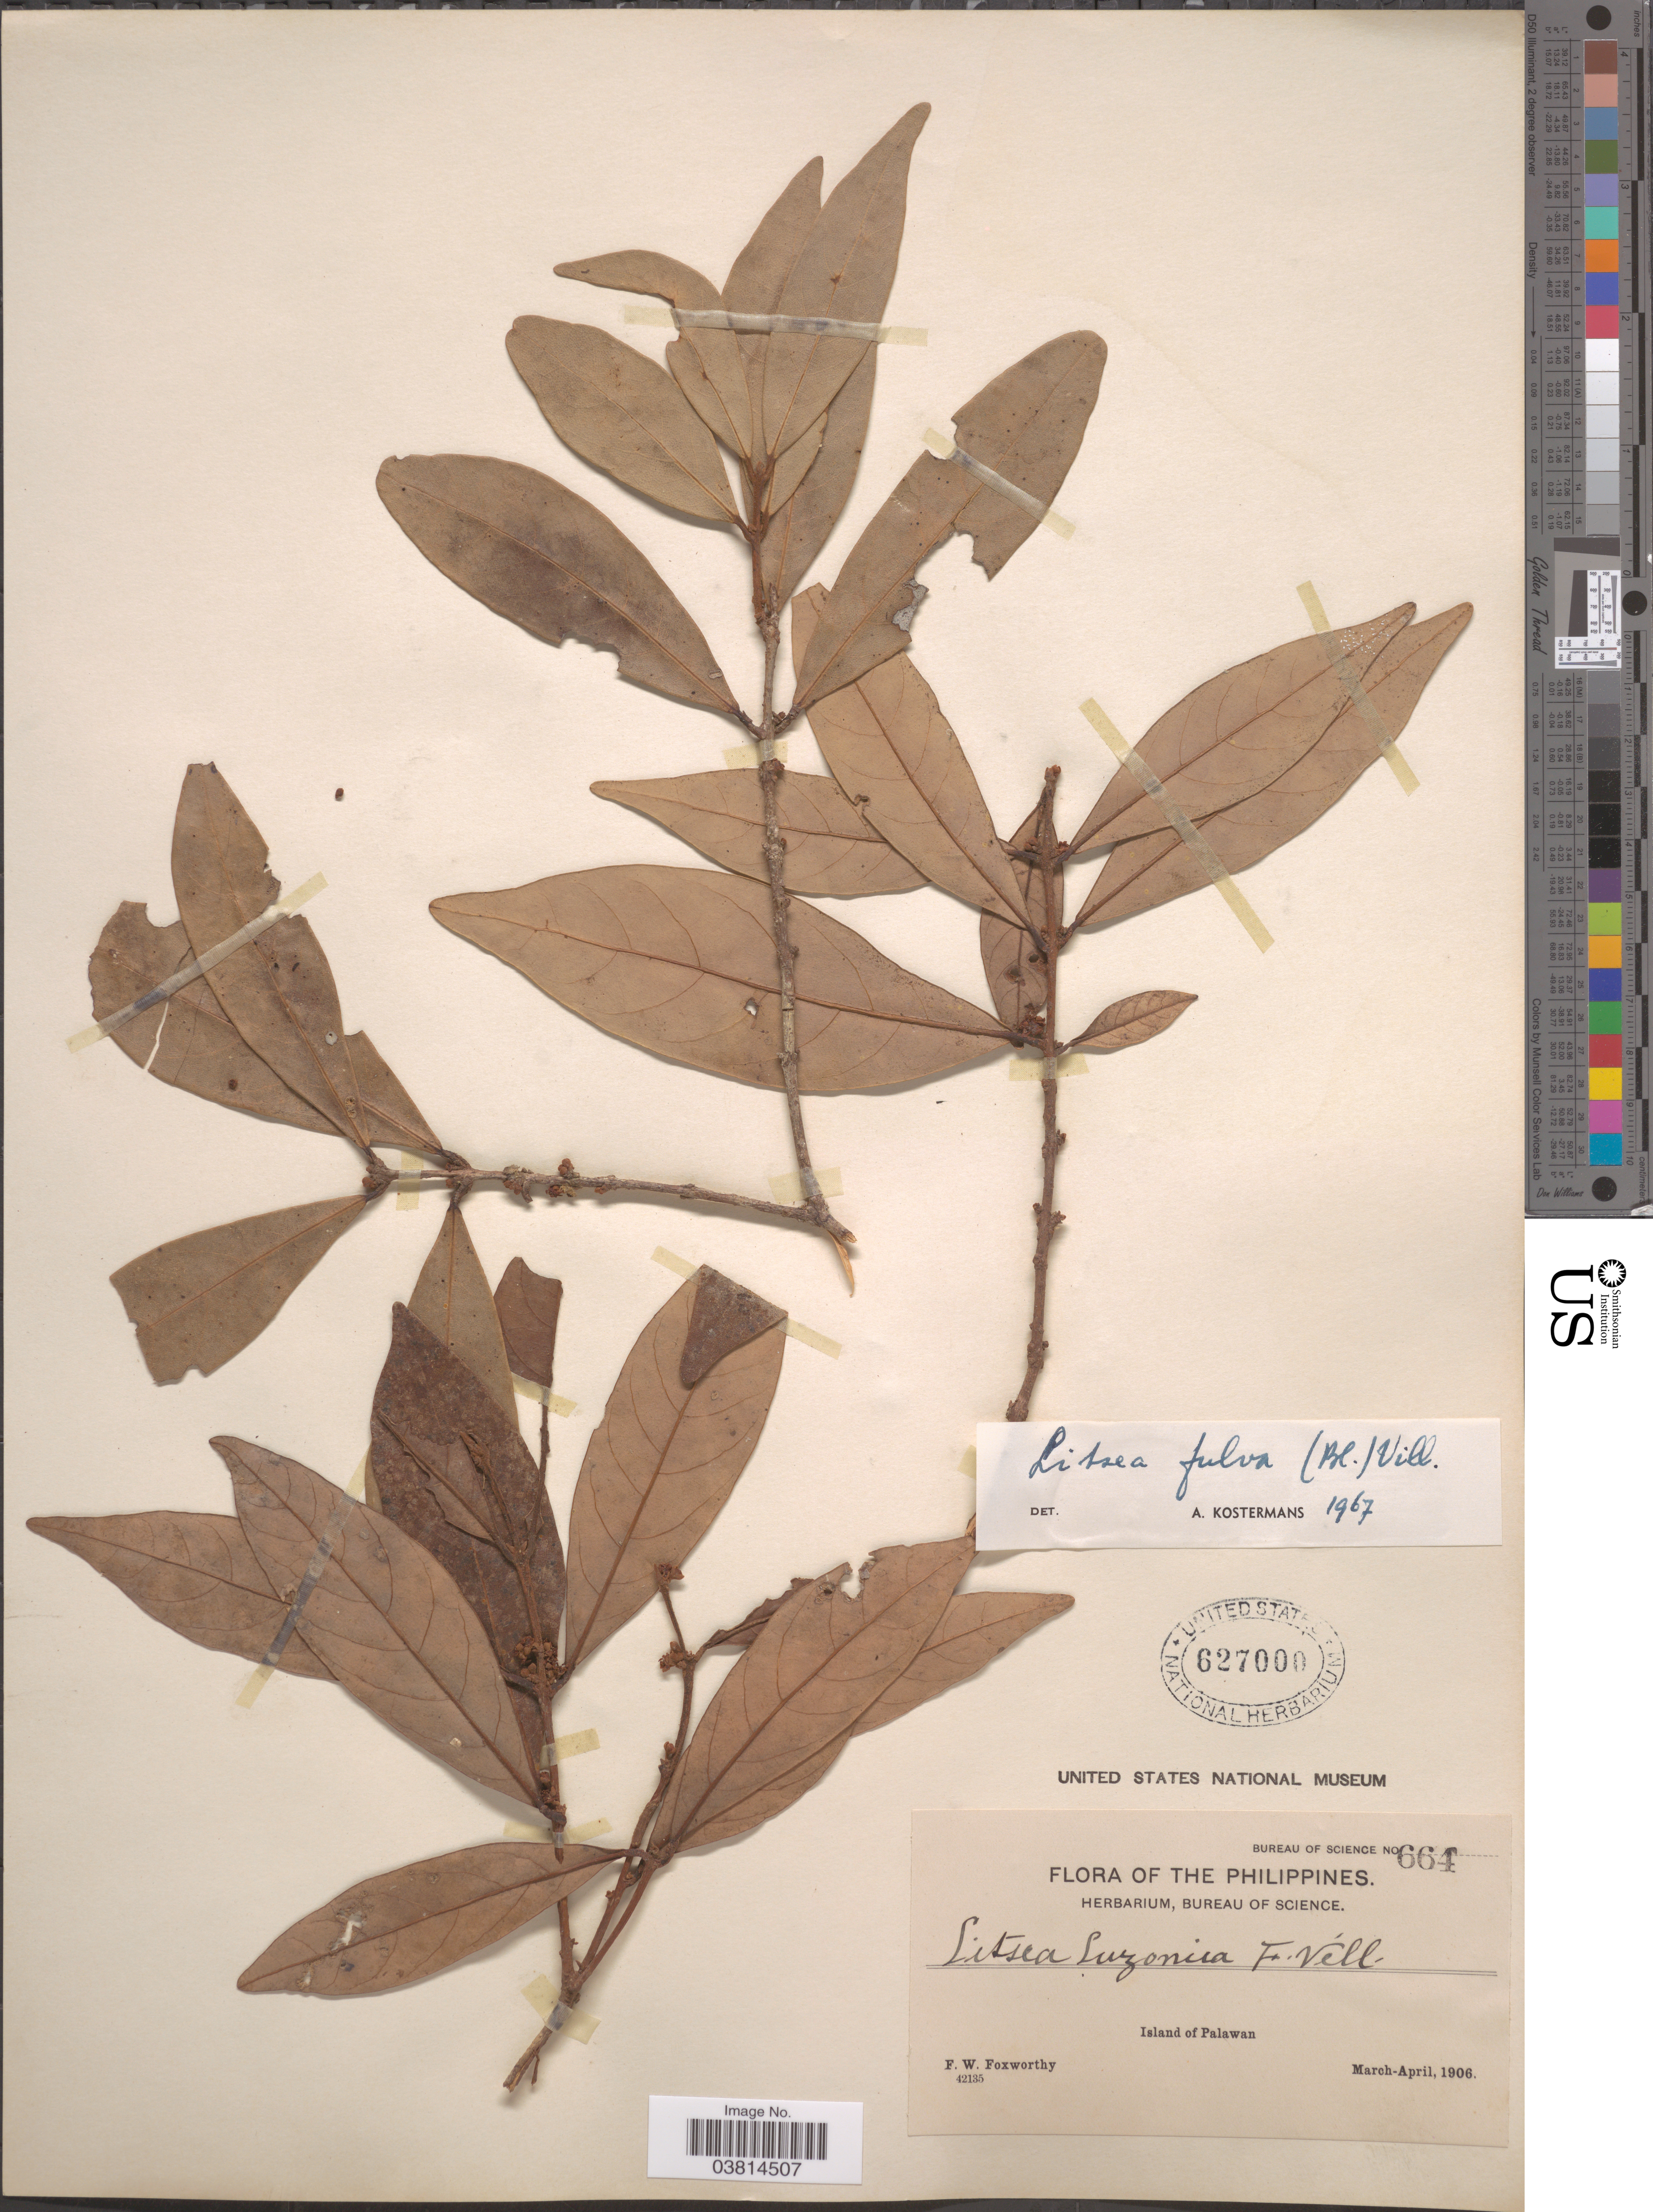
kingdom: Plantae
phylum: Tracheophyta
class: Magnoliopsida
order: Laurales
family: Lauraceae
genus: Litsea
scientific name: Litsea fulva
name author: (Blume) Fern.-Vill.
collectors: F. W. Foxworthy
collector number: Bureau of Science 664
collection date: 1906-03/1906-04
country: Philippines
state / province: Mimaropa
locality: Island of Palawan.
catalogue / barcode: US 627000